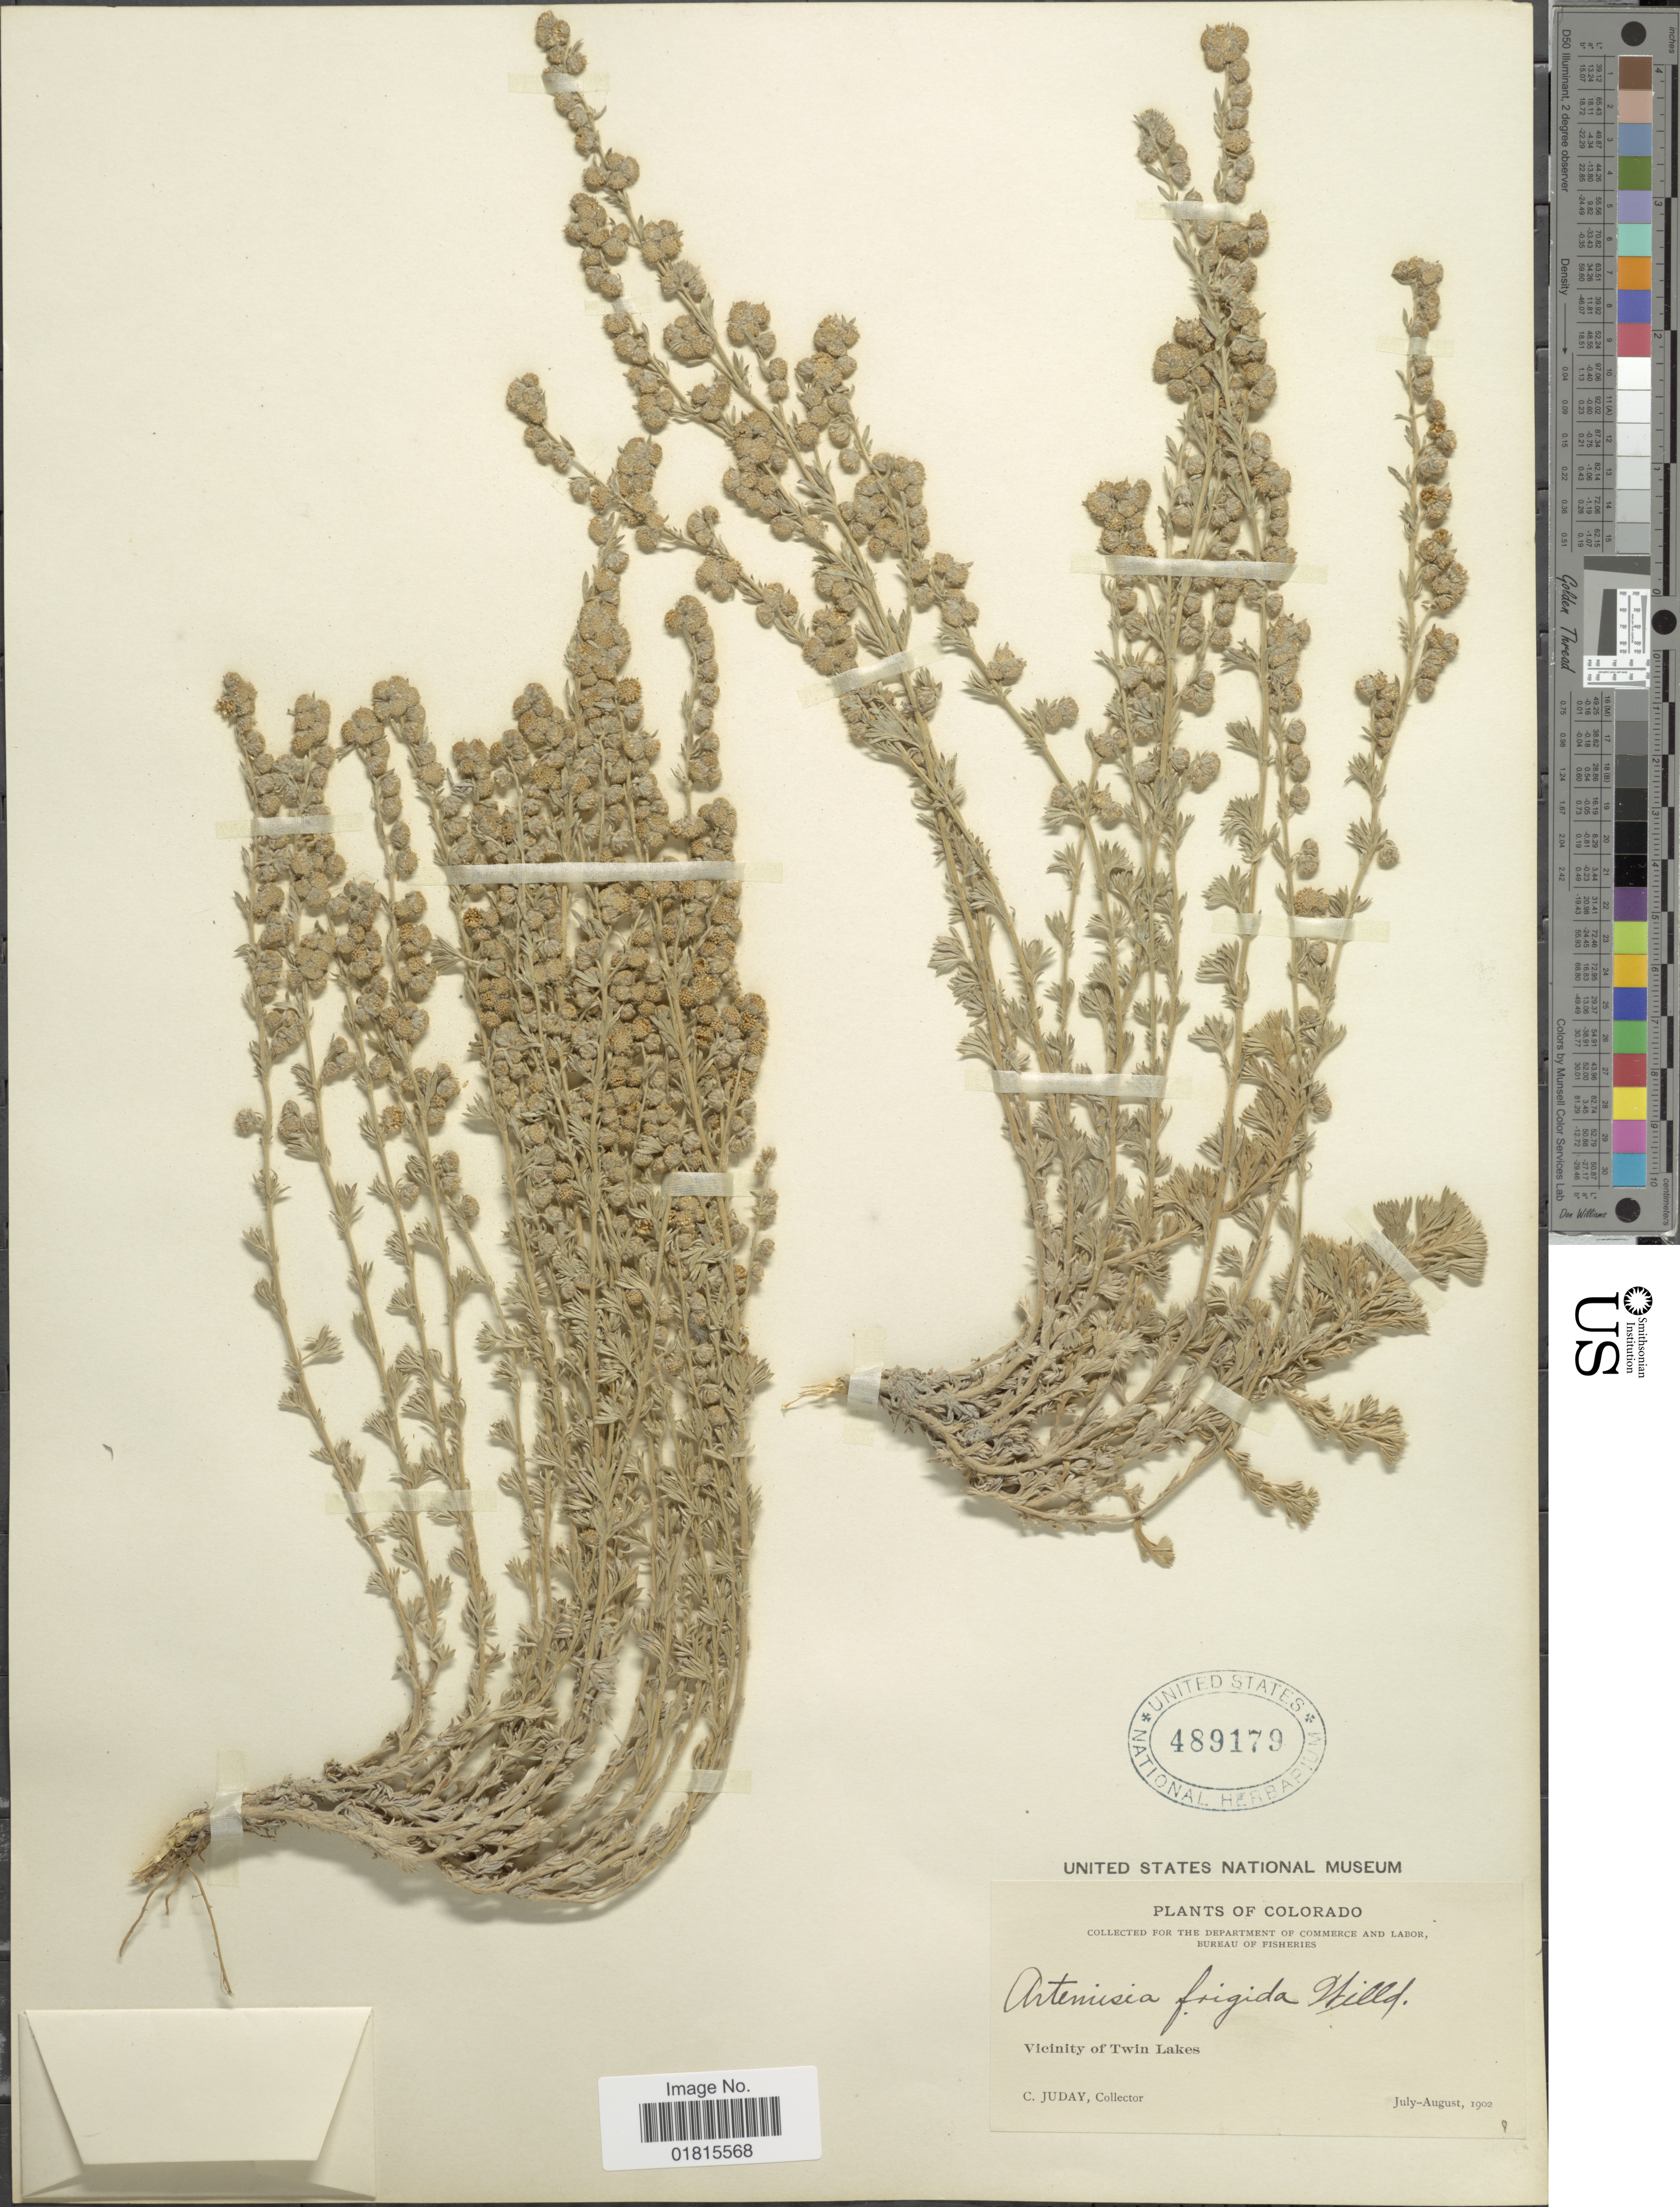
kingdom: Plantae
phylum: Tracheophyta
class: Magnoliopsida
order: Asterales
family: Asteraceae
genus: Artemisia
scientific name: Artemisia frigida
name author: Willd.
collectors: C. Juday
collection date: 1902-07/1902-08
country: United States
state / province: Colorado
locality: Vicinity of Twin Lakes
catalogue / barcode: US 489179